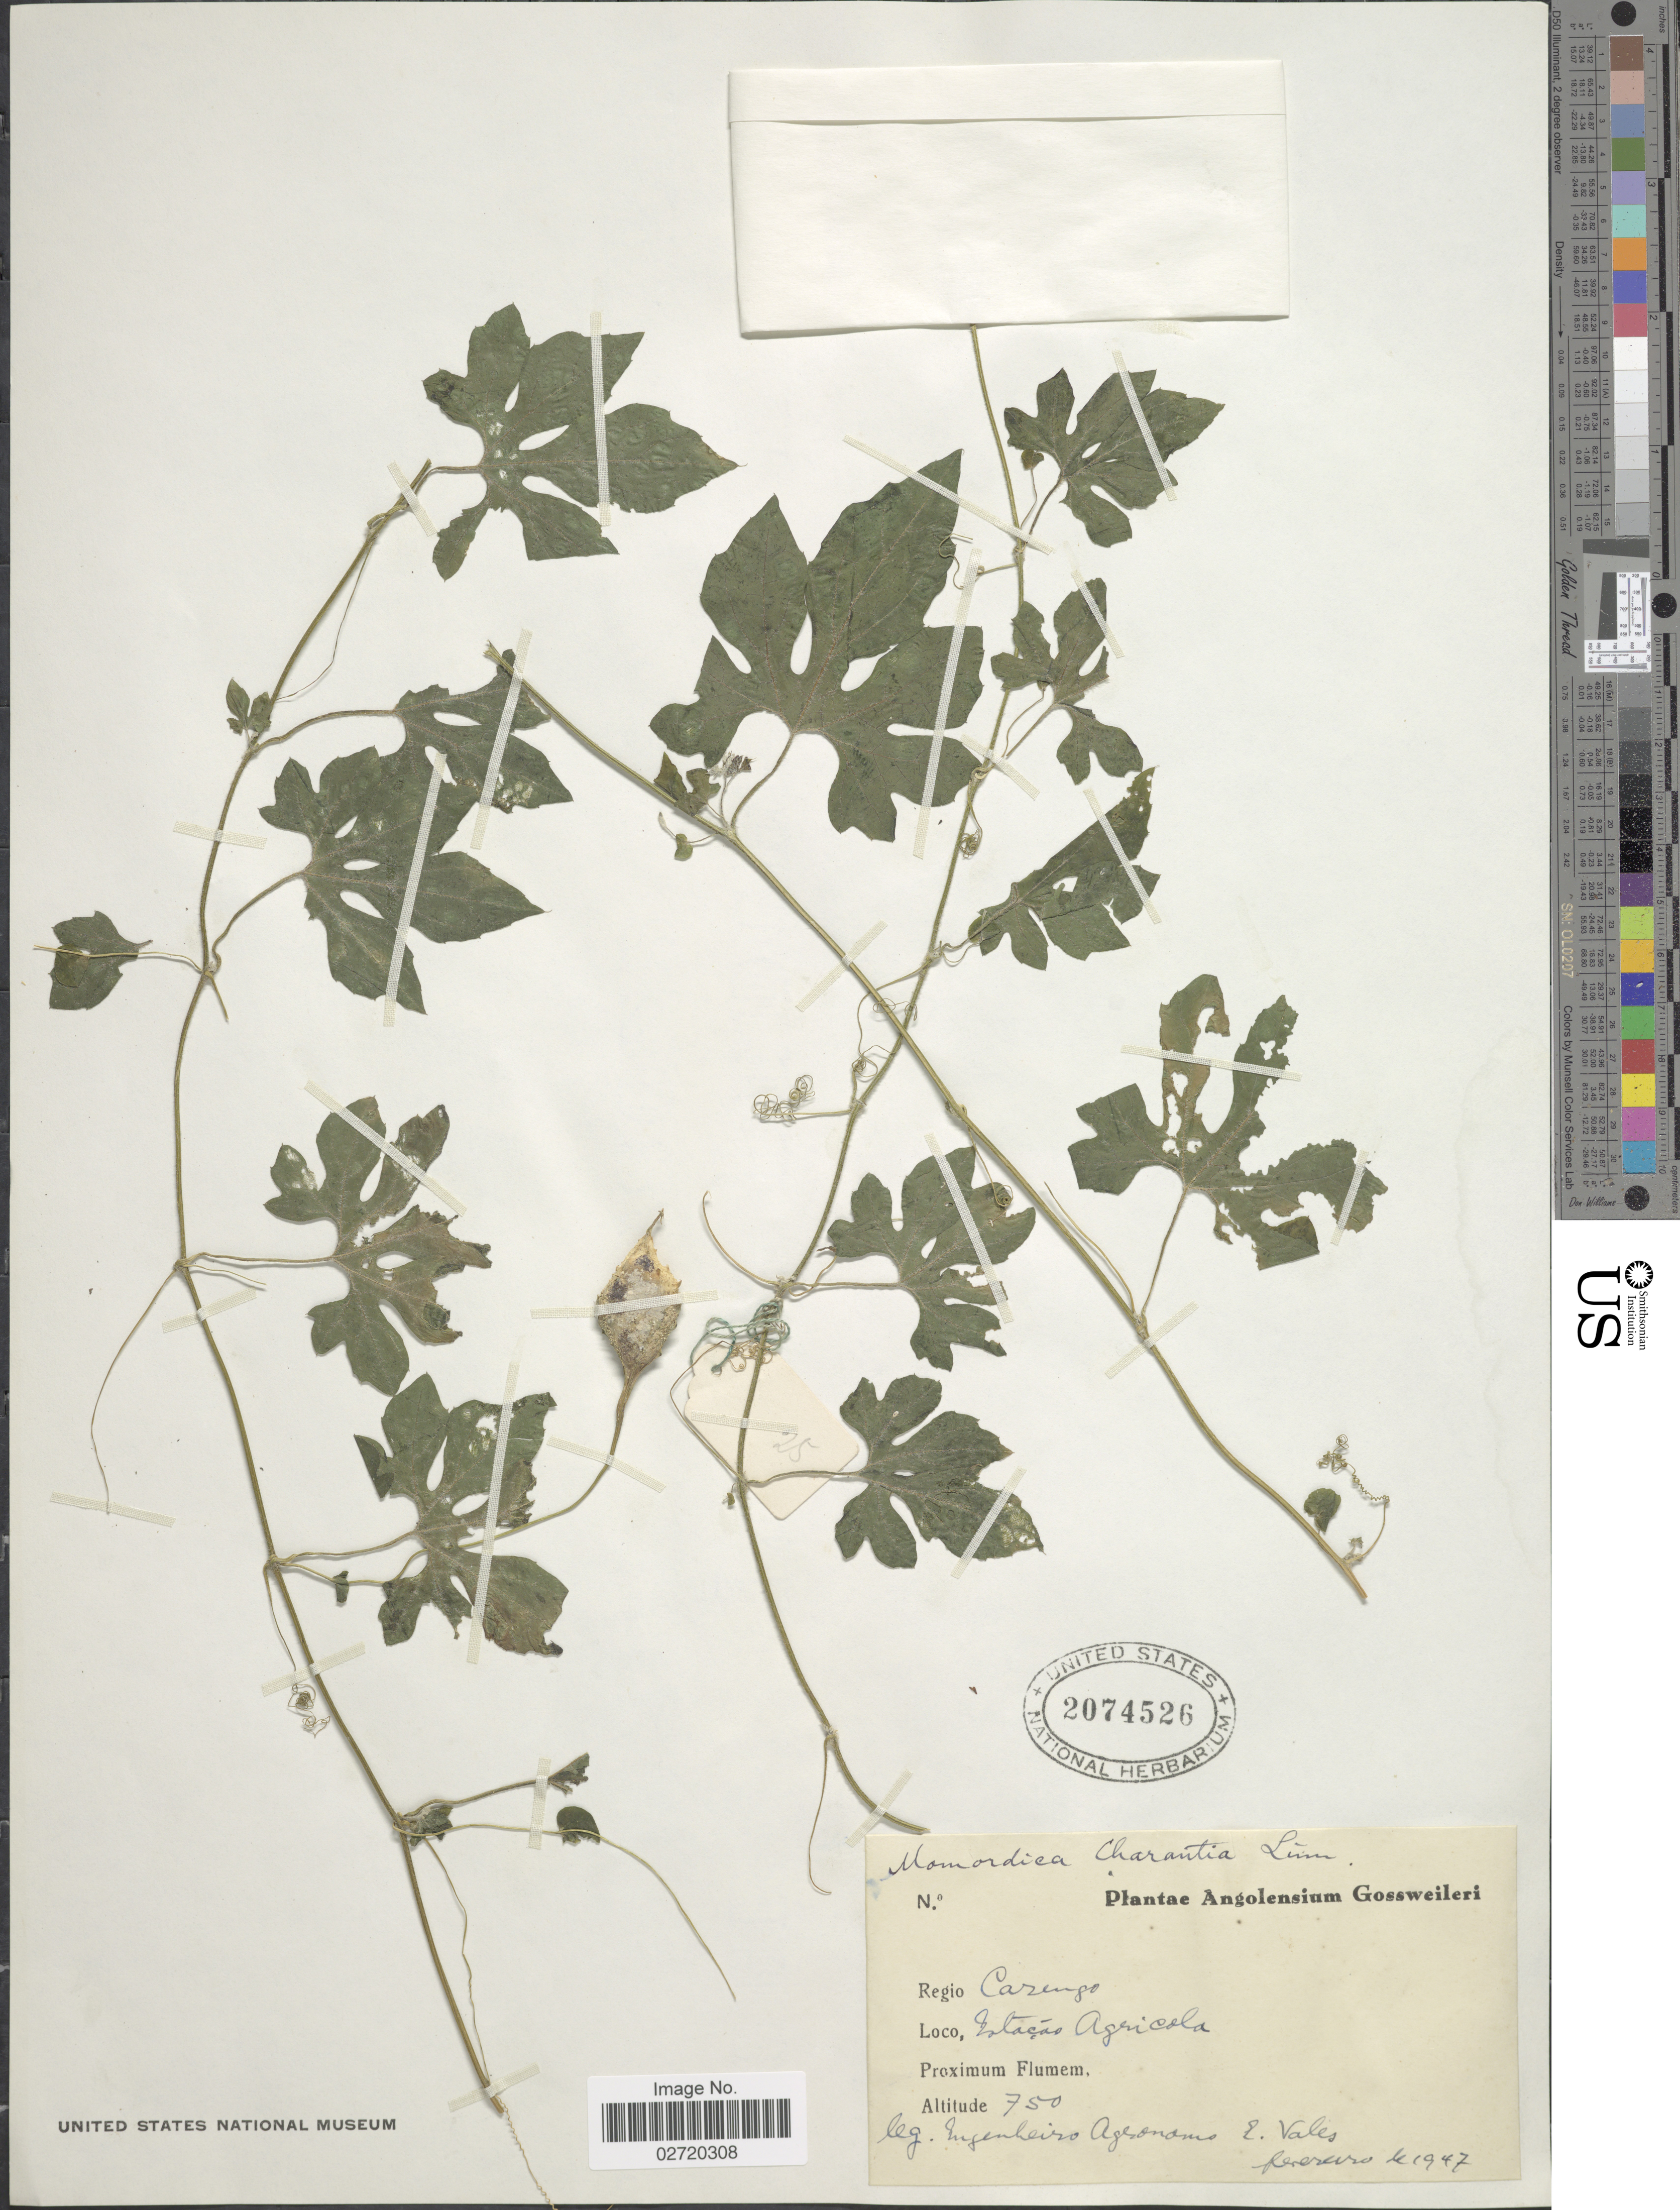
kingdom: Plantae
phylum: Tracheophyta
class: Magnoliopsida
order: Cucurbitales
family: Cucurbitaceae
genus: Momordica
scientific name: Momordica charantia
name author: L.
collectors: -. Vales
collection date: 1947-02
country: Angola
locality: Cazengo, Estacao Agricola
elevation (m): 750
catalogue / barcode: US 2074526